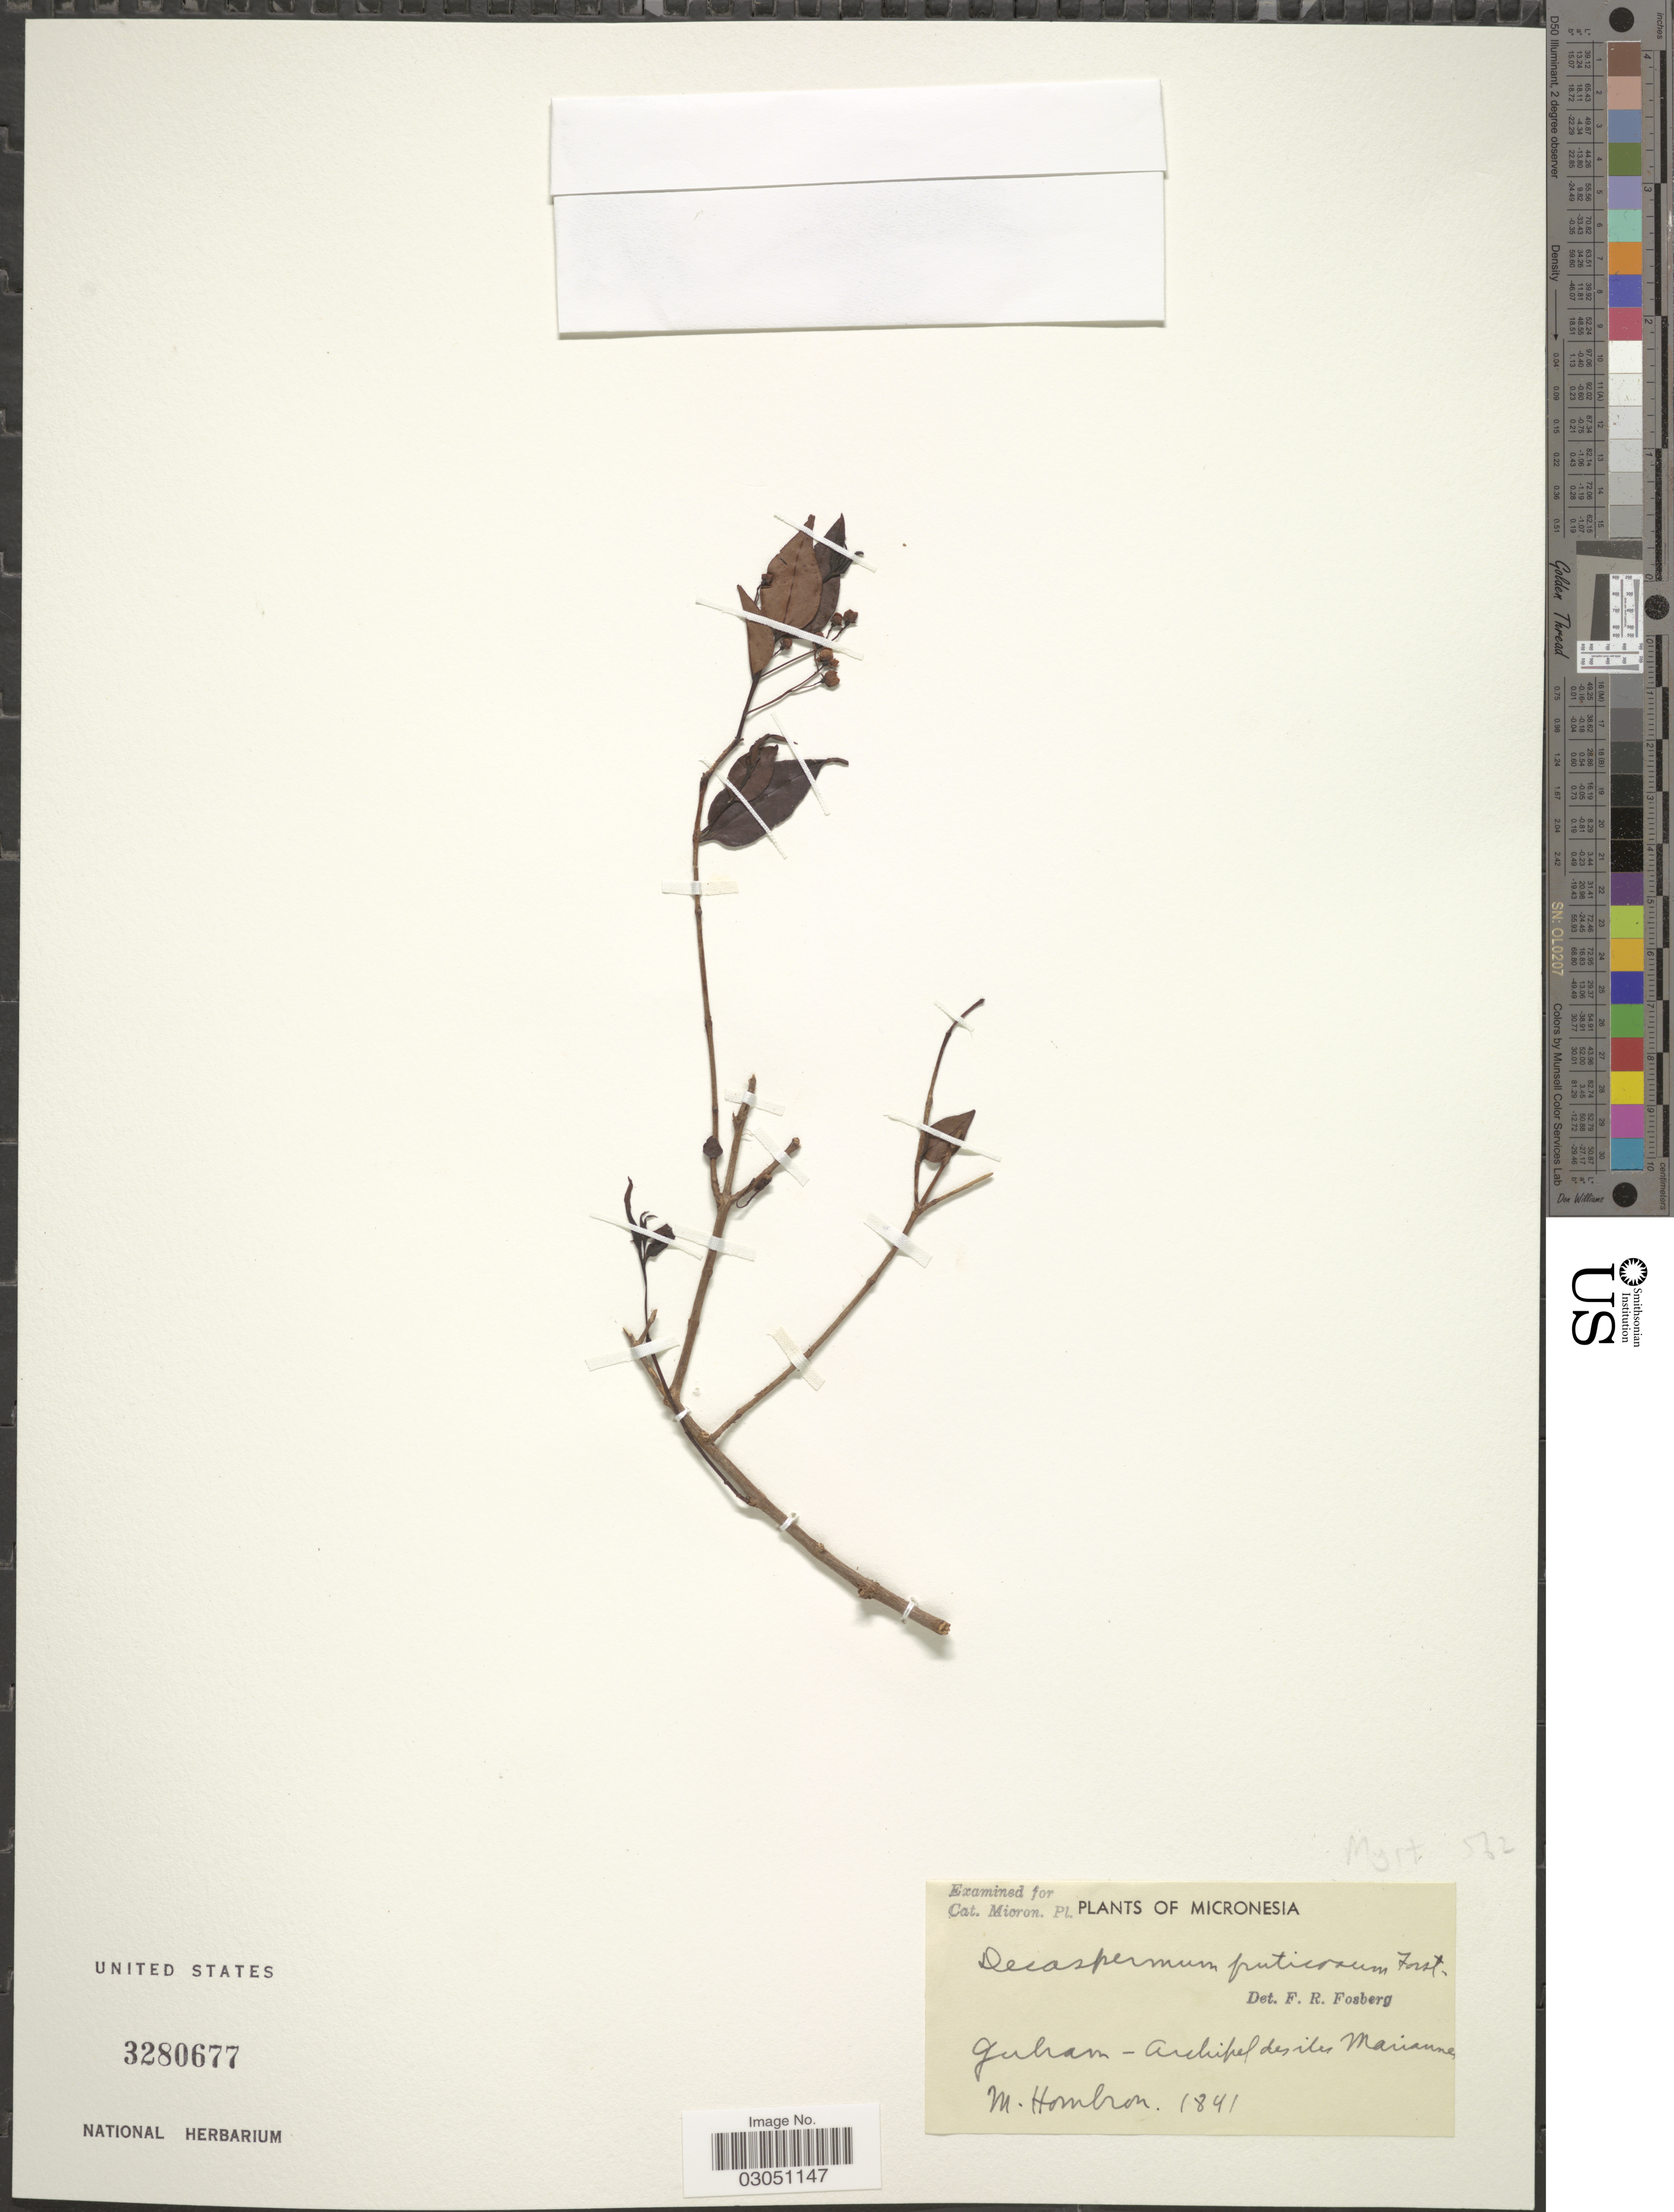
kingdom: Plantae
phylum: Tracheophyta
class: Magnoliopsida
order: Myrtales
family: Myrtaceae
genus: Decaspermum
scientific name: Decaspermum raymundi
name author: Diels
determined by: Strong, Mark T., (BOT), Smithsonian Institution - National Museum of Natural History (UNITED STATES)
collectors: M. Hombron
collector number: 1841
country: Micronesia, Federated States of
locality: Micronesia. Guham - Archipel des iles Mariannes.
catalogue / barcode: US 3280677